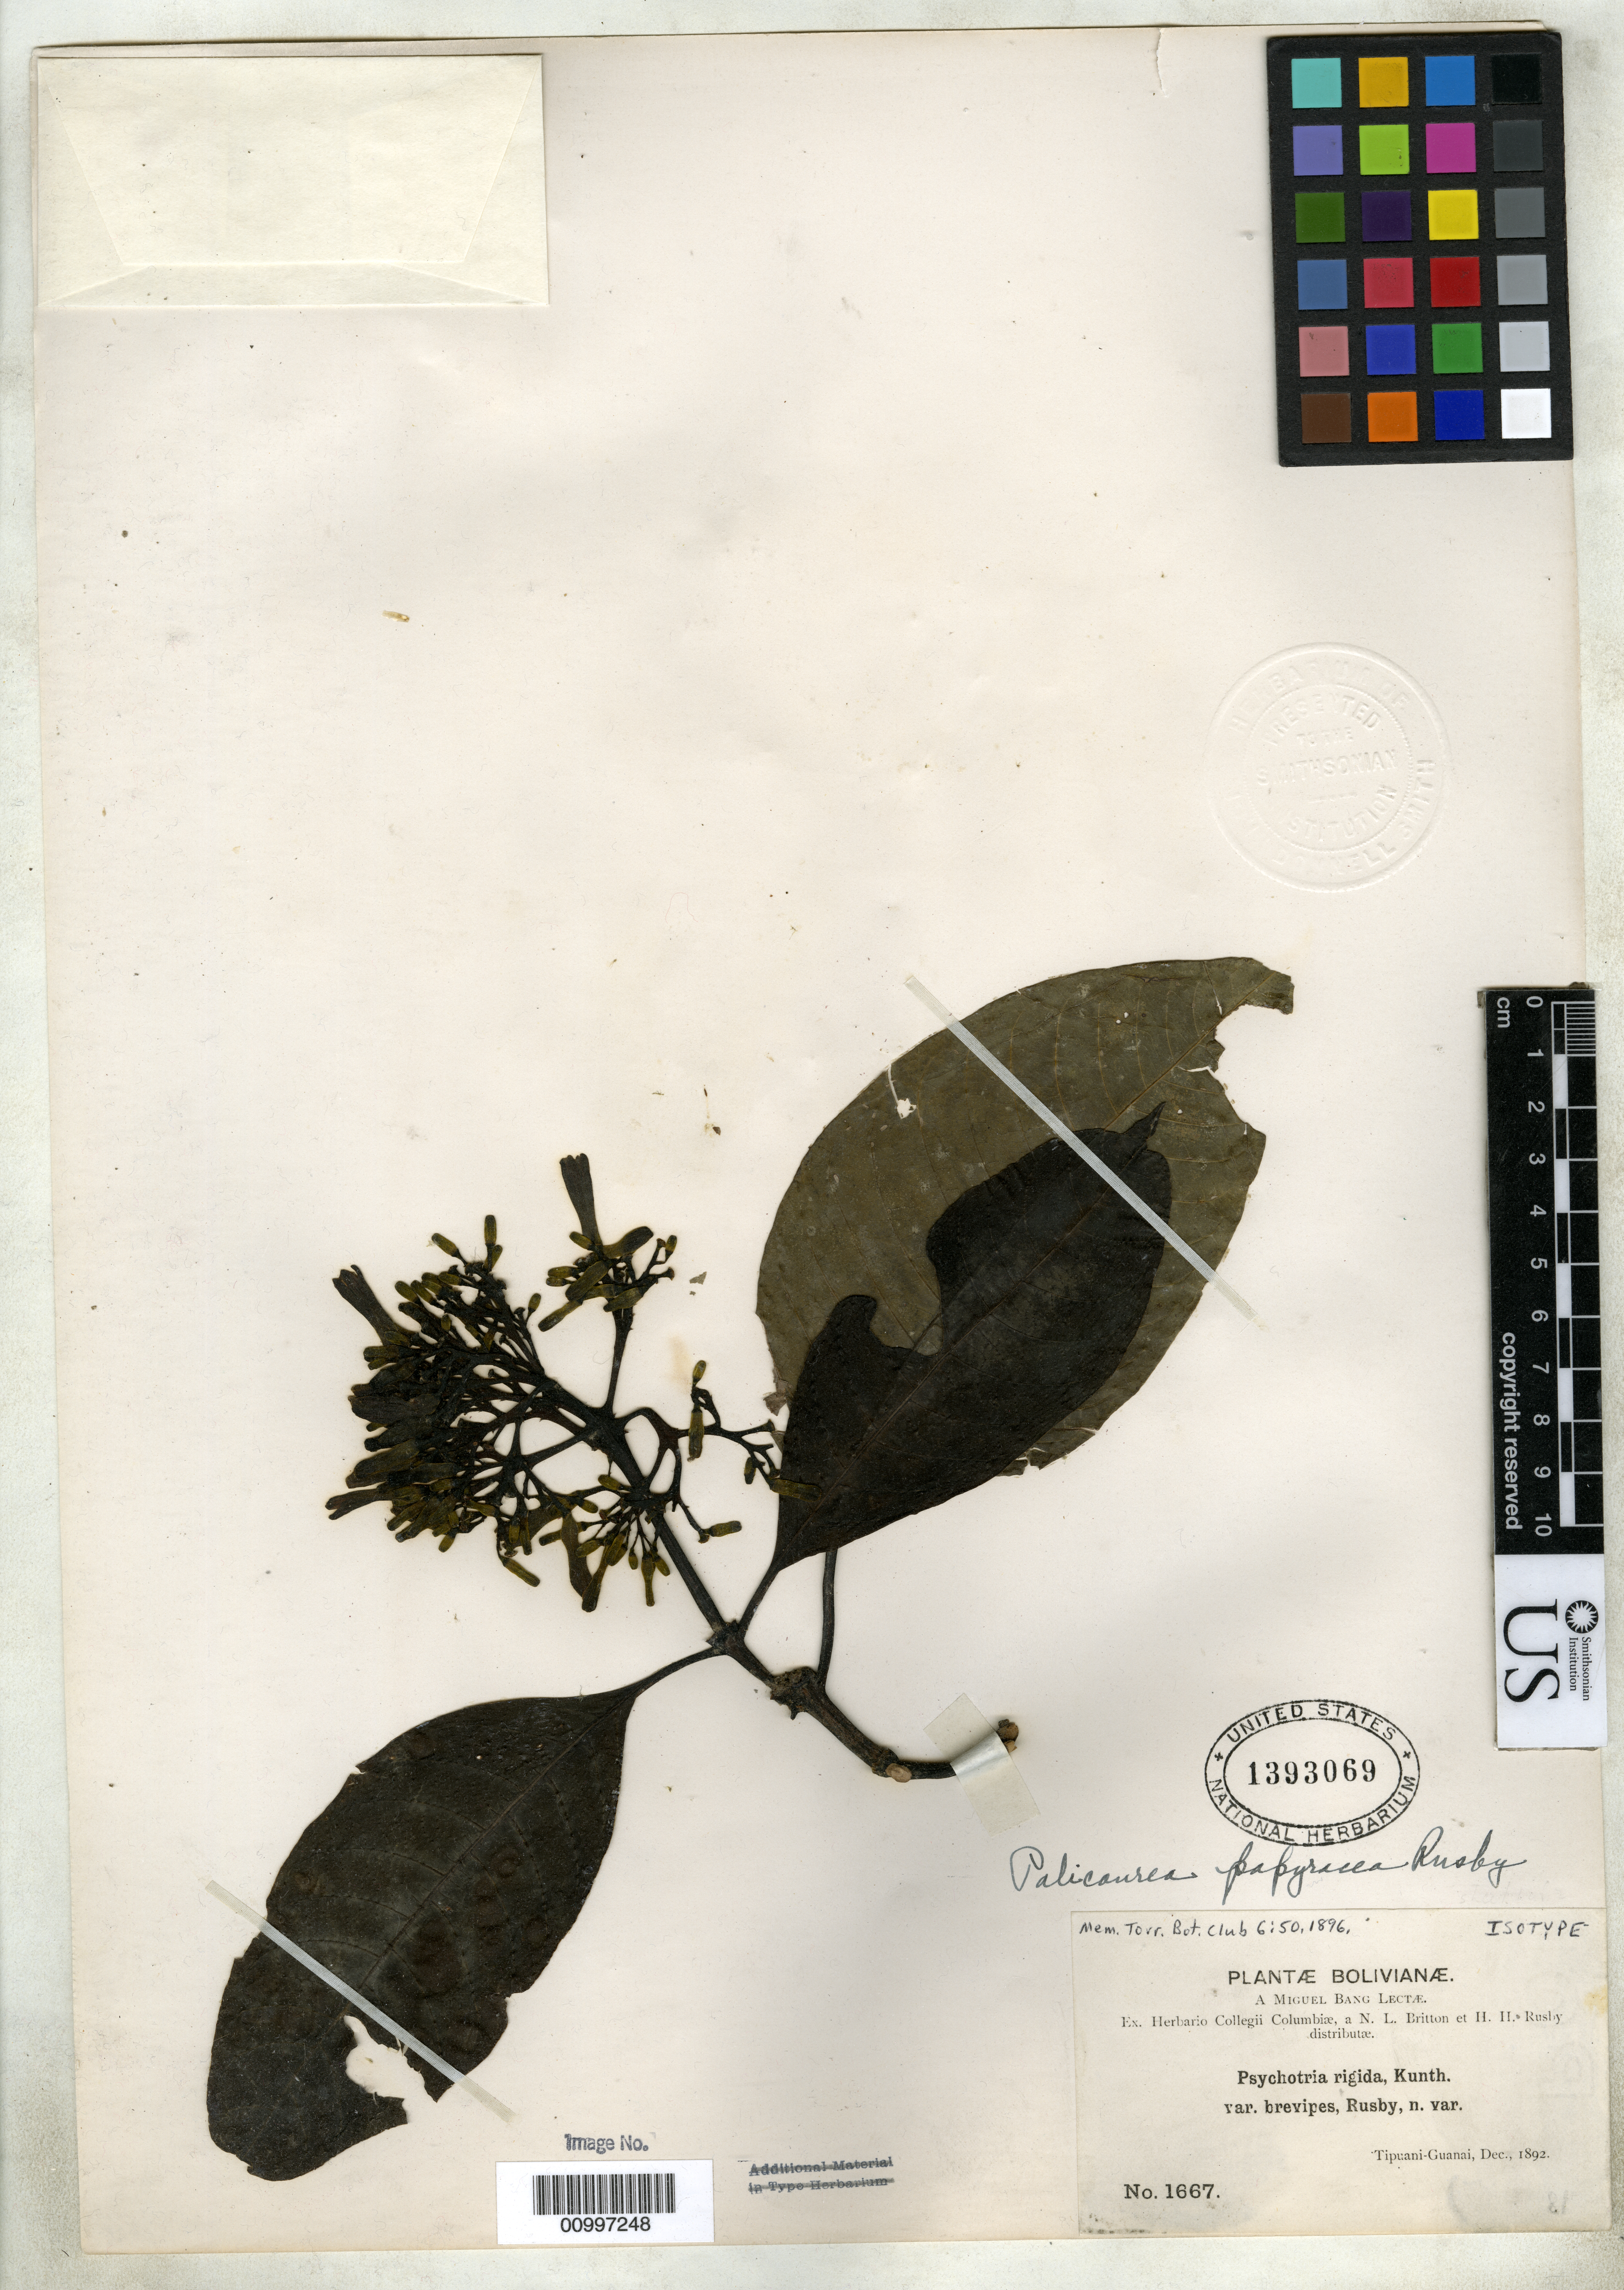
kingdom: Plantae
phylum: Tracheophyta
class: Magnoliopsida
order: Gentianales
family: Rubiaceae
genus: Psychotria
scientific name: Psychotria rigida var. brevipes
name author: Rusby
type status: Isotype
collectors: M. Bang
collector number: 1667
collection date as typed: Dec 1892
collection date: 1892-12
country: Bolivia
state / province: La Paz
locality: Tipuani-Guanai.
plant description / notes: From the herbarium of J. Donnell Smith.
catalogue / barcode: US 1393069